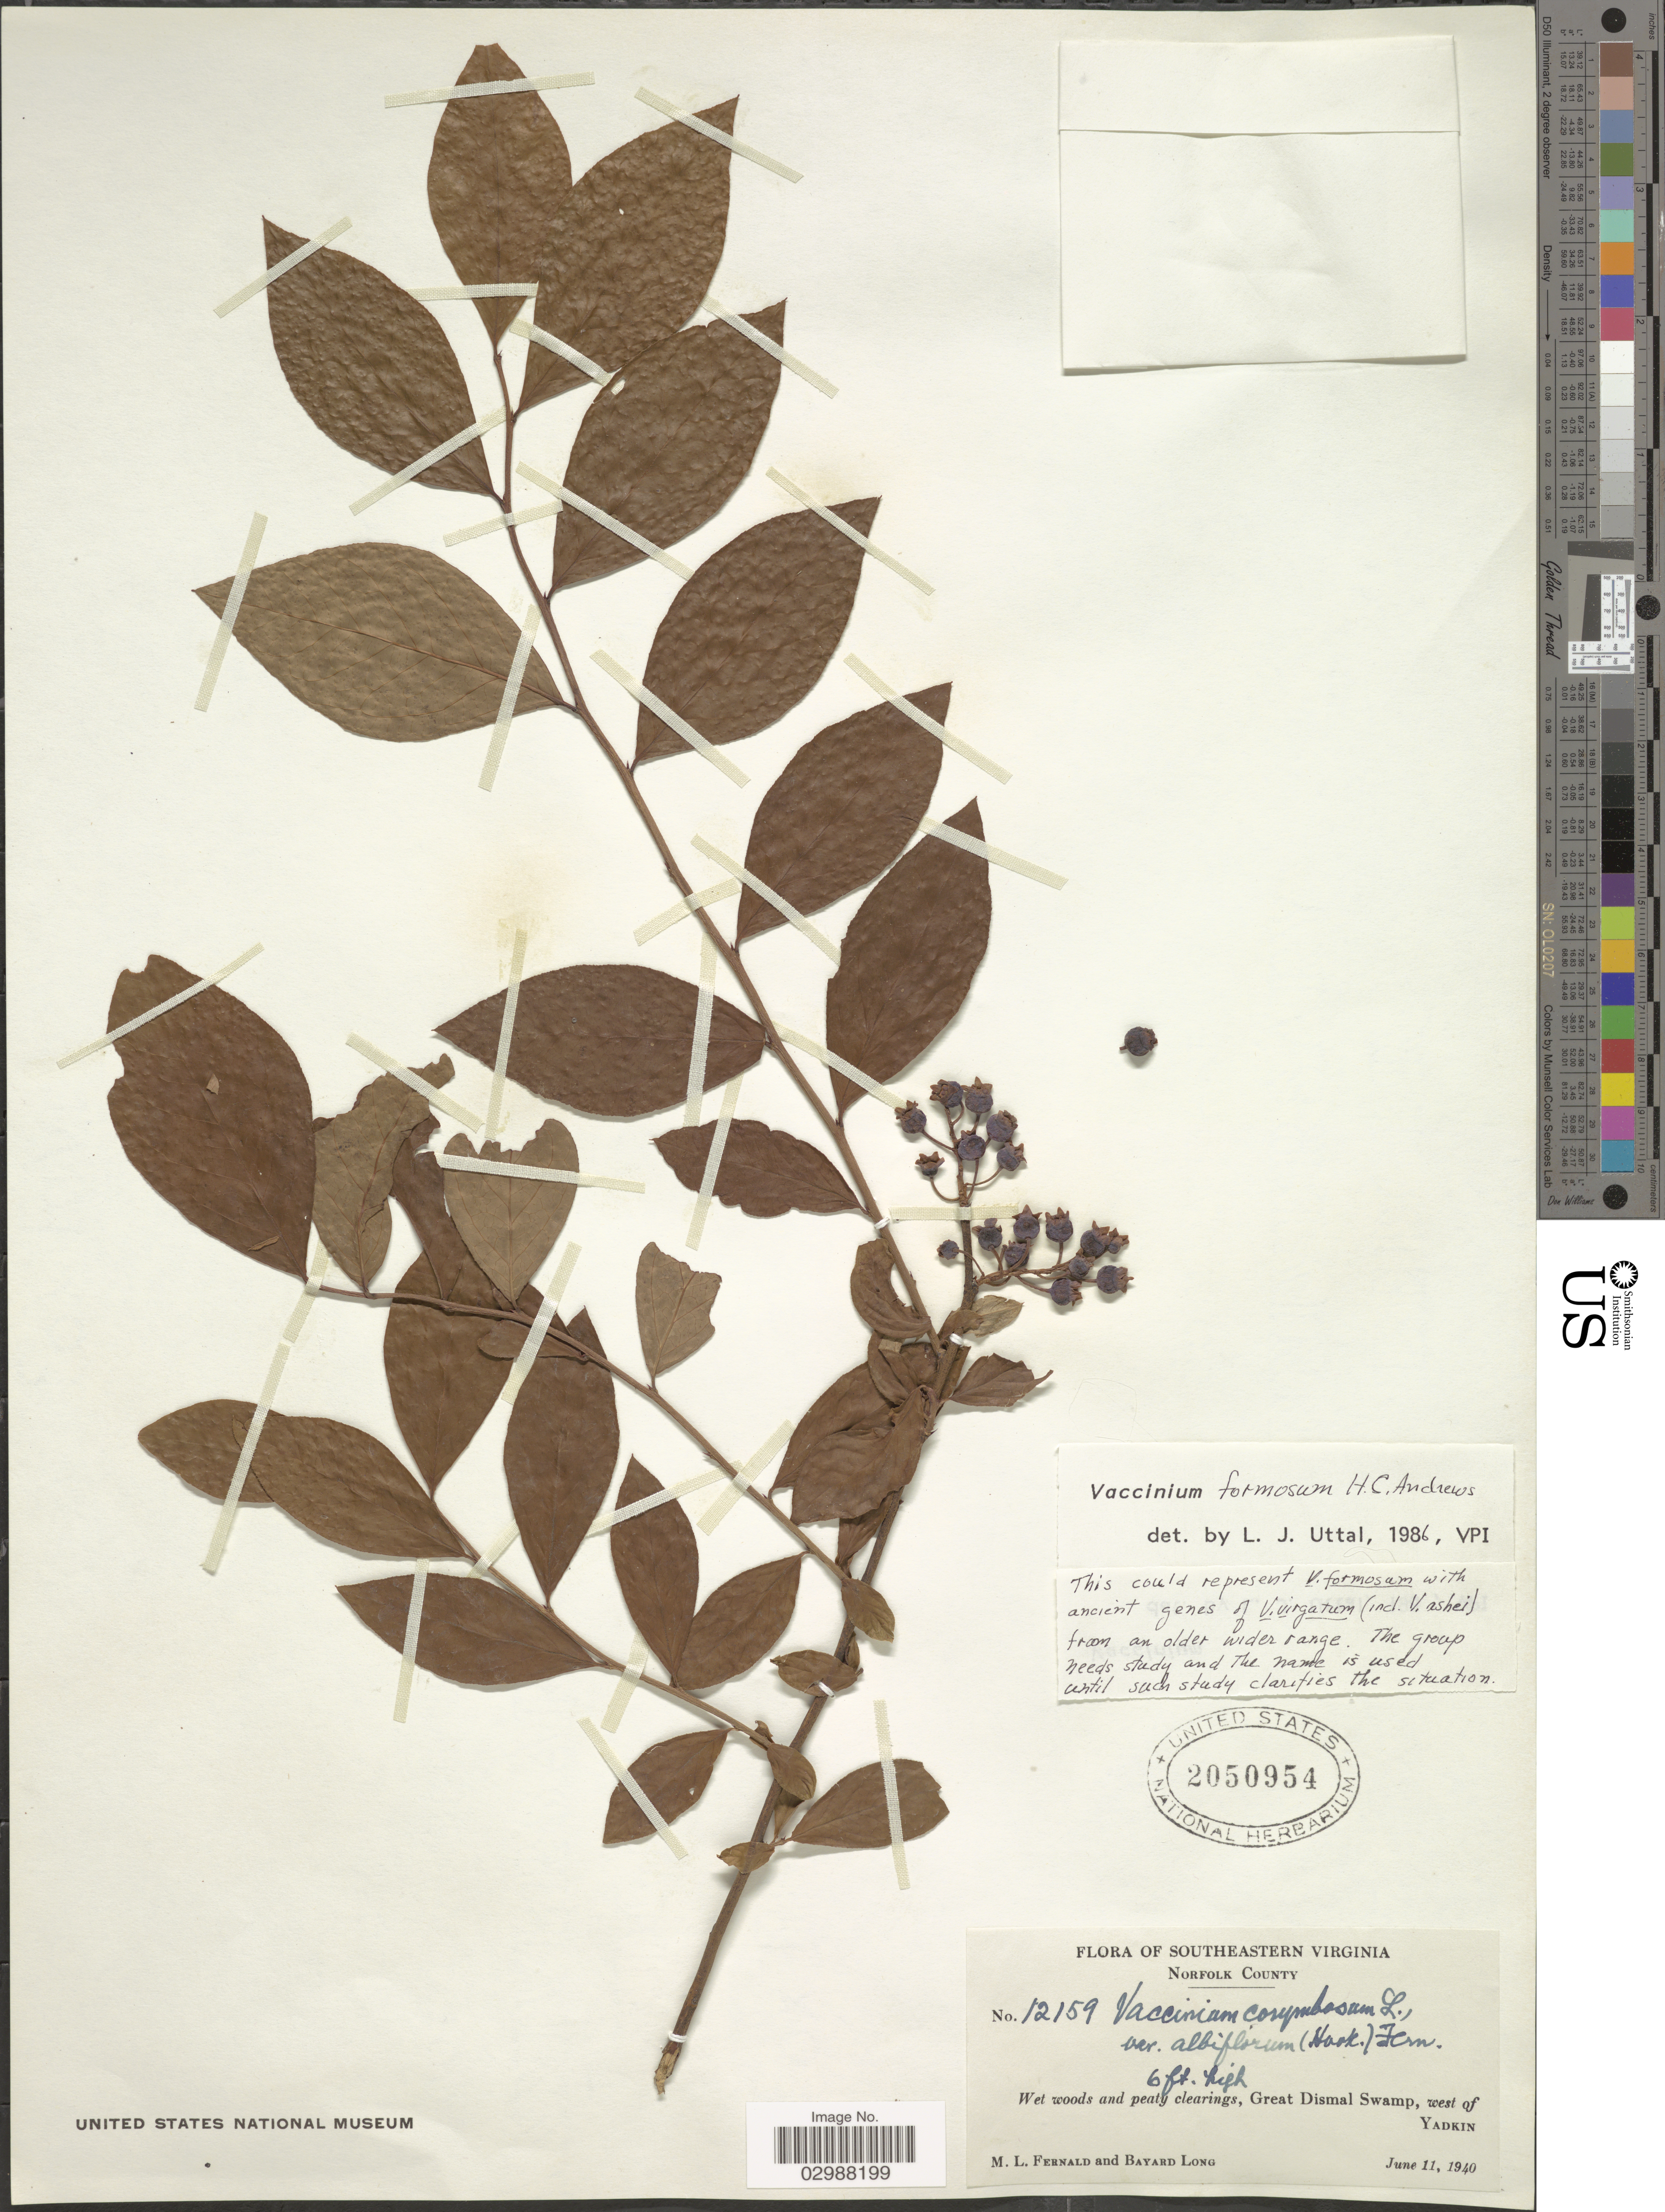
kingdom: Plantae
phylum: Tracheophyta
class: Magnoliopsida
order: Ericales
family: Ericaceae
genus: Vaccinium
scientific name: Vaccinium formosum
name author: Andrews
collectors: M. L. Fernald & B. Long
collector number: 12159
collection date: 1940-06-11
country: United States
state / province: Virginia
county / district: City of Norfolk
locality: Southeastern Virginia. Norfolk County. Great Dismal Swamp, west of Yadkin.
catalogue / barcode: US 2050954